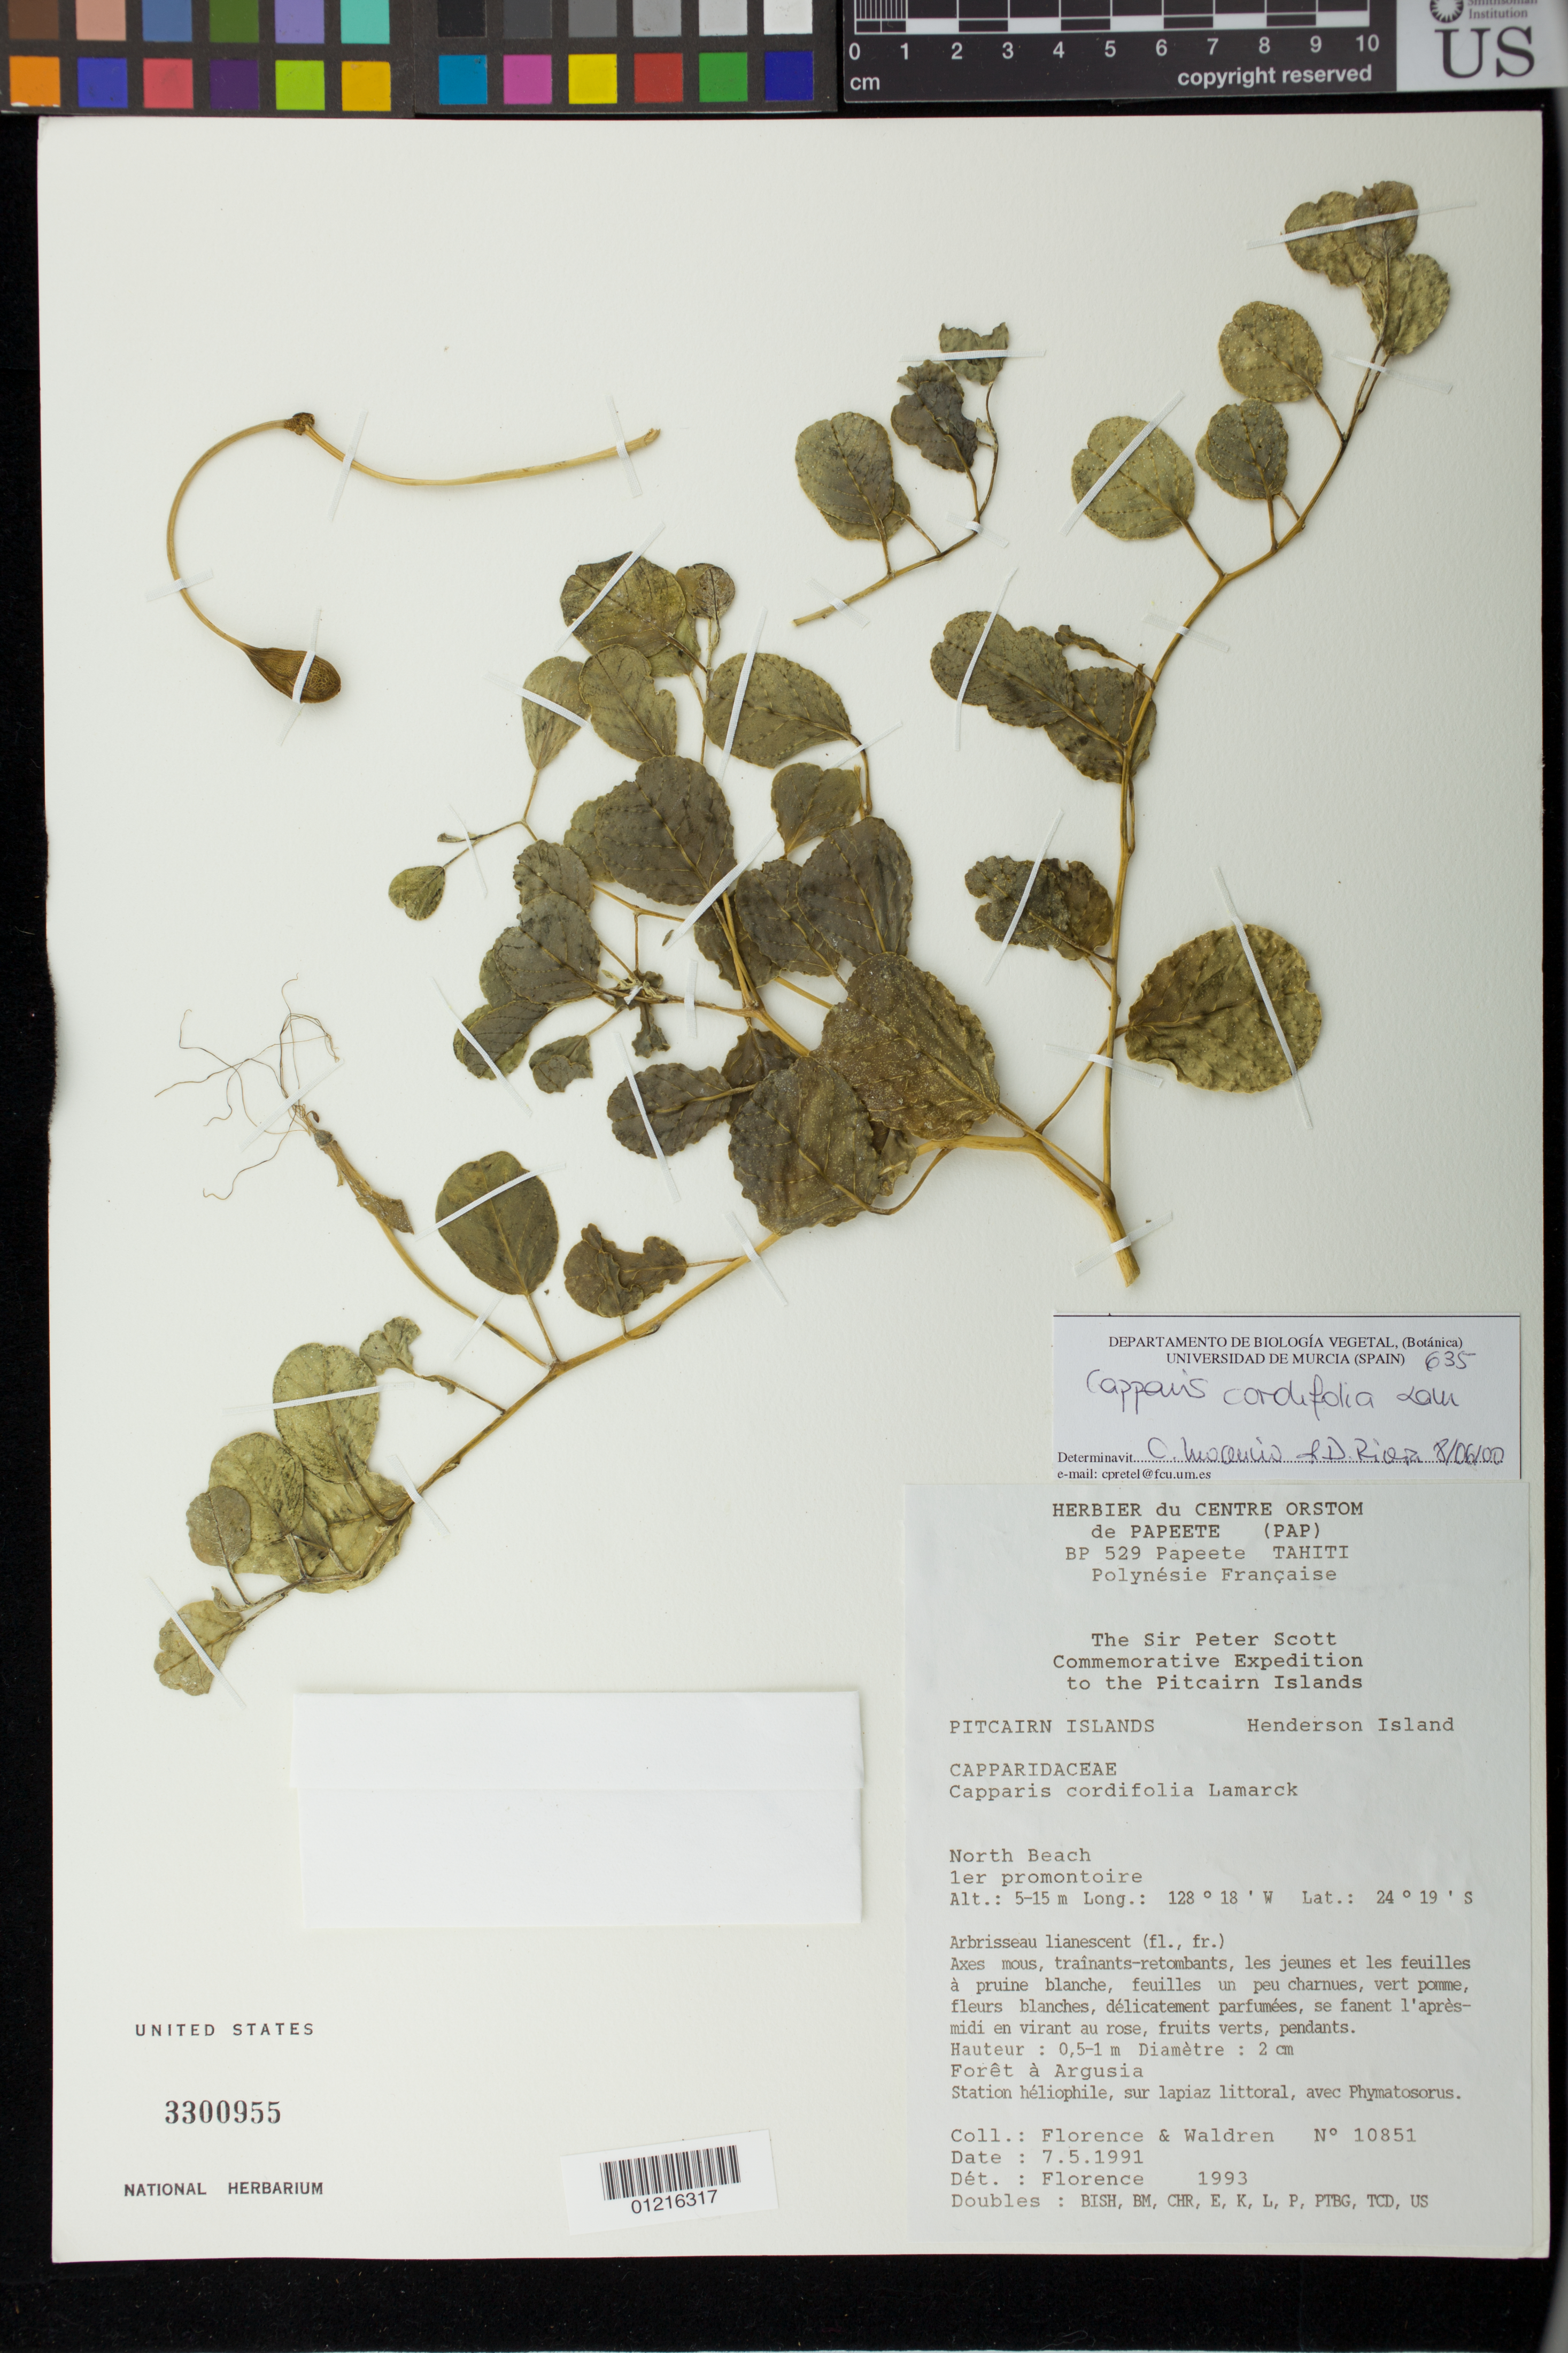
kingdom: Plantae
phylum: Tracheophyta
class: Magnoliopsida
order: Brassicales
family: Capparaceae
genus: Capparis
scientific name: Capparis spinosa subsp. cordifolia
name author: (Lam.) Fici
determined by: Wagner, W. L., (BOT), Smithsonian Institution - National Museum of Natural History (UNITED STATES)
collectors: J. Florence & Waldren, --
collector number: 10851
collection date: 1991-05-07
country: Pitcairn Islands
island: Henderson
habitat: Station hèliophile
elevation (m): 5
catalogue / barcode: US 3300955